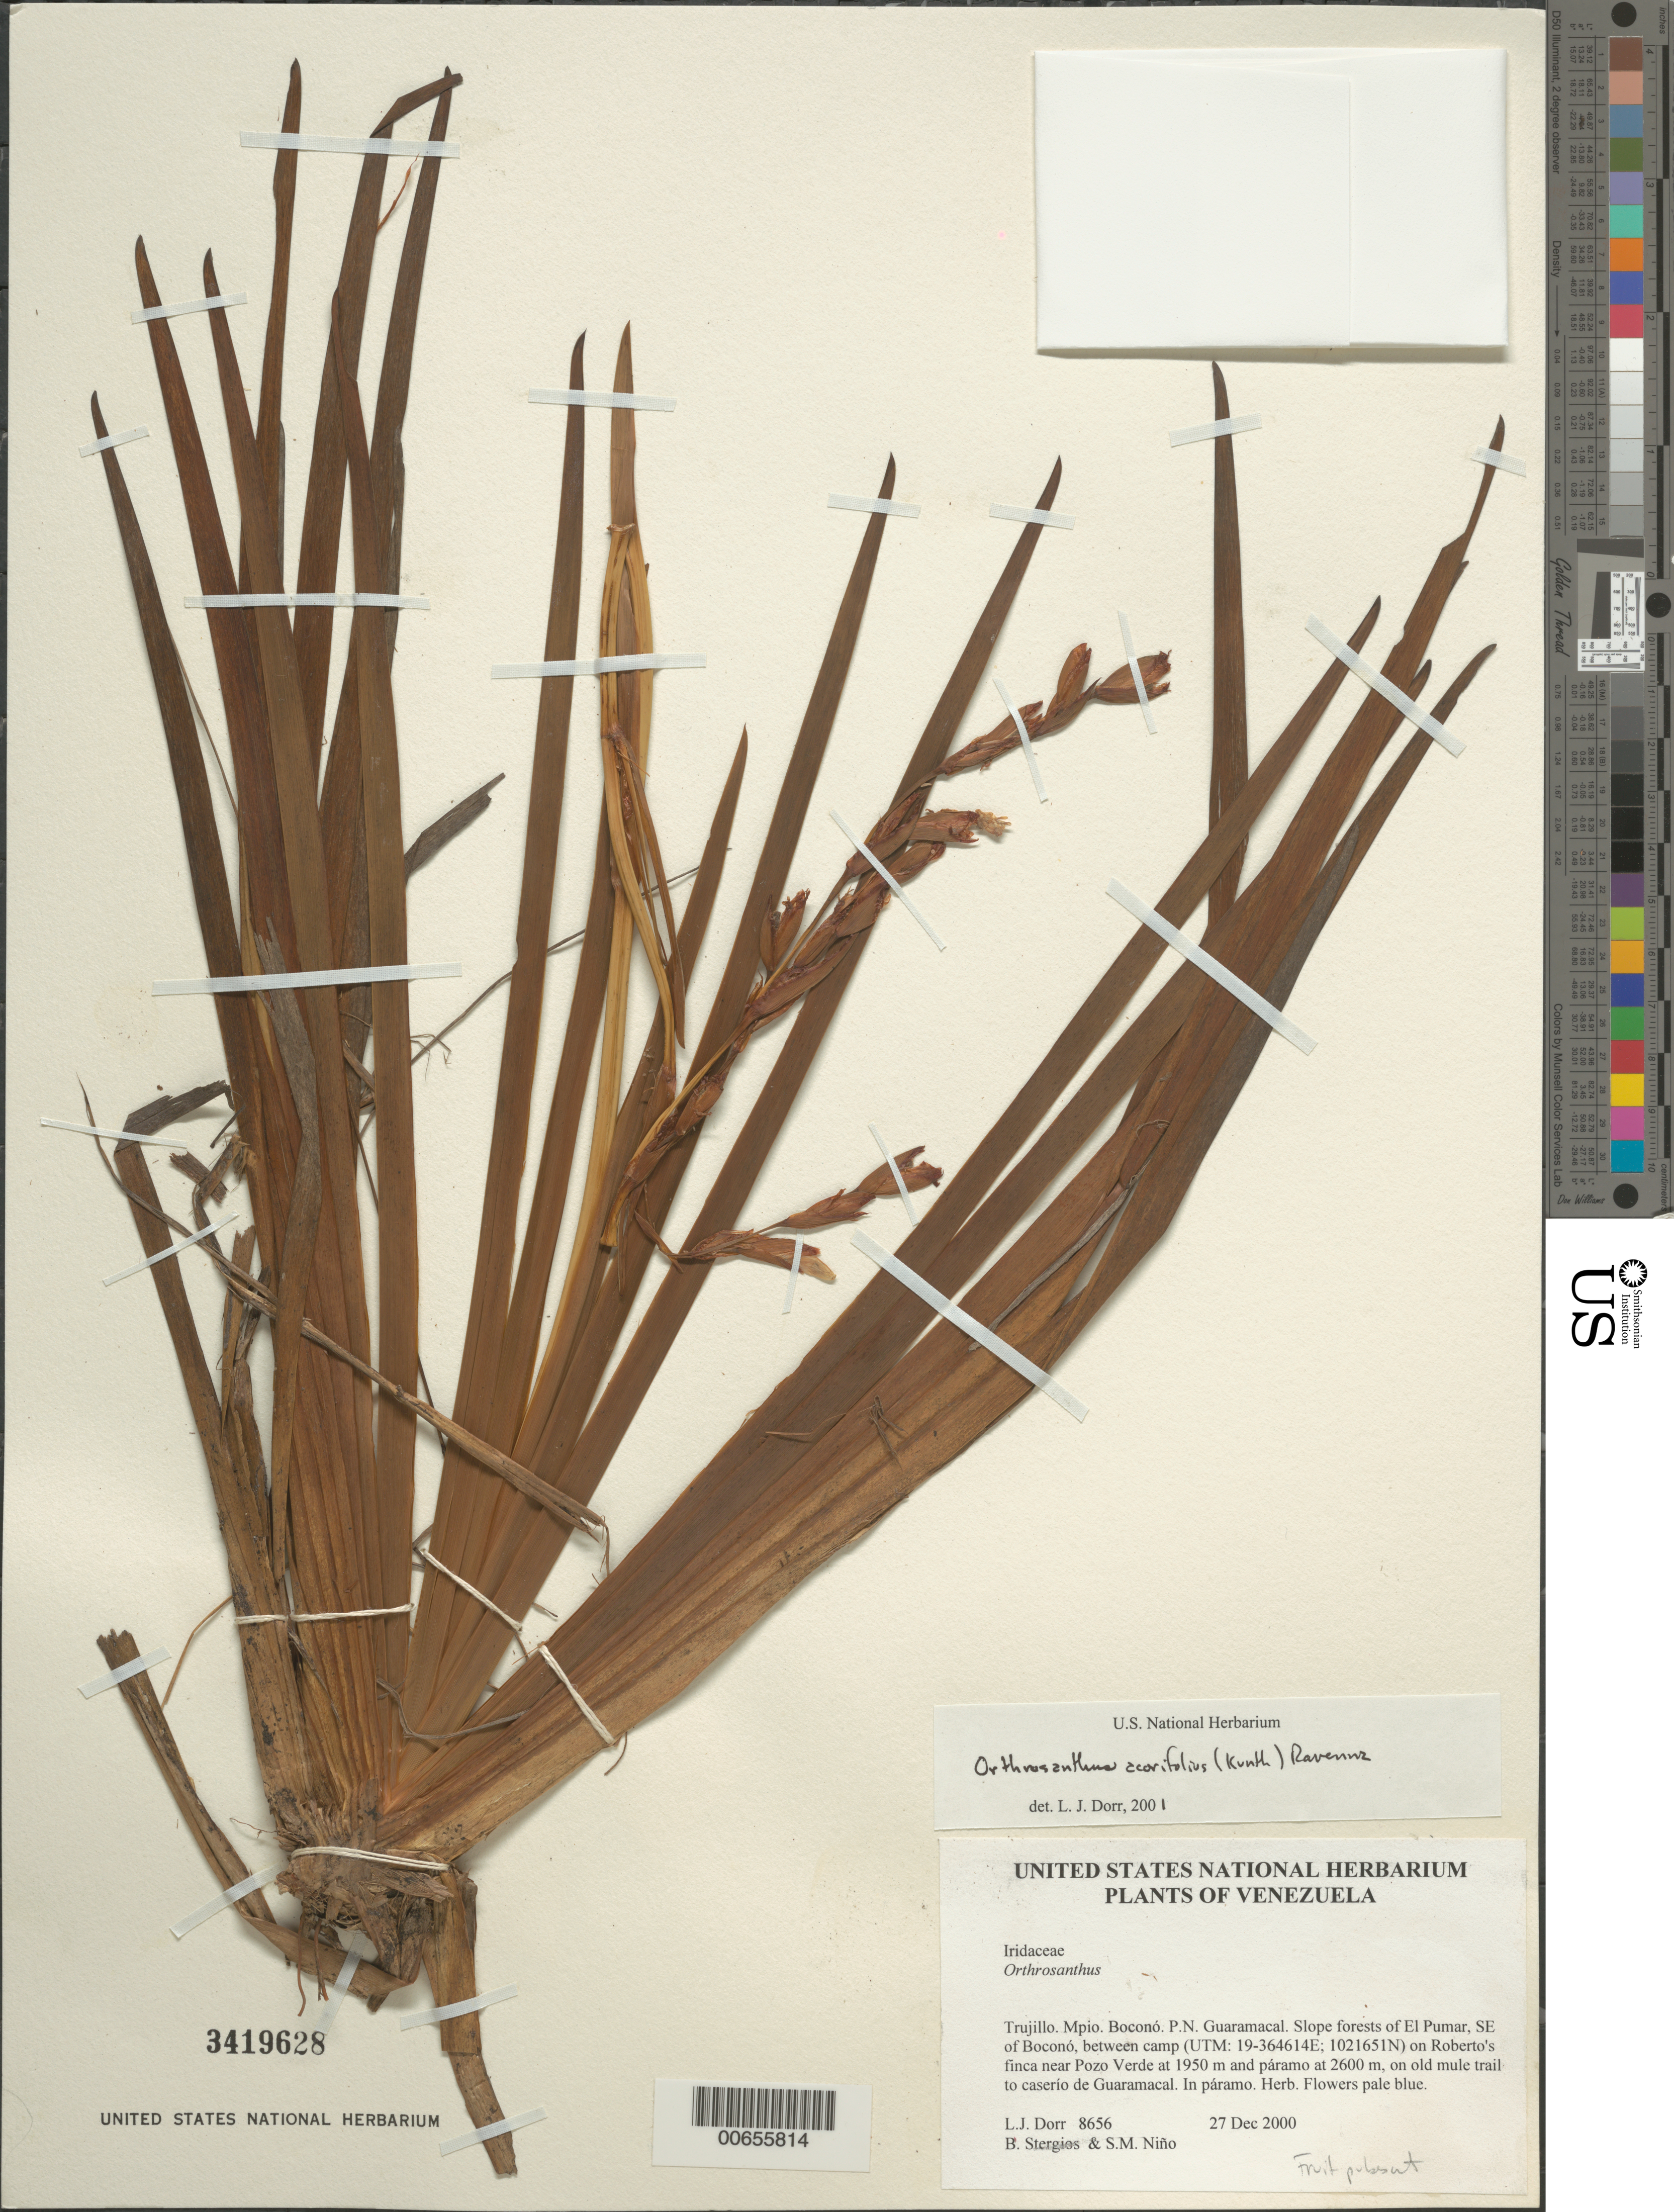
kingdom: Plantae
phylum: Tracheophyta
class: Liliopsida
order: Asparagales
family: Iridaceae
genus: Orthrosanthus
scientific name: Orthrosanthus acorifolius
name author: (Kunth) Ravenna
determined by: Dorr, L. J., (BOT), Smithsonian Institution - National Museum of Natural History (UNITED STATES)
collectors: L. J. Dorr, B. G. Stergios & S. M. Niño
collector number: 8656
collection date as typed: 27 Dec 2000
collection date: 2000-12-27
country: Venezuela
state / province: Trujillo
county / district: Boconó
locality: Parque Nacional Guaramacal. El Pumar, SE of Boconó, between camp on Roberto's finca near Pozo Verde at 1950 m and páramo at 2600 m, on old mule trail to caserío de Guaramacal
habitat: In páramo.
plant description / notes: MO, PORT, US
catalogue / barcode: US 3419628